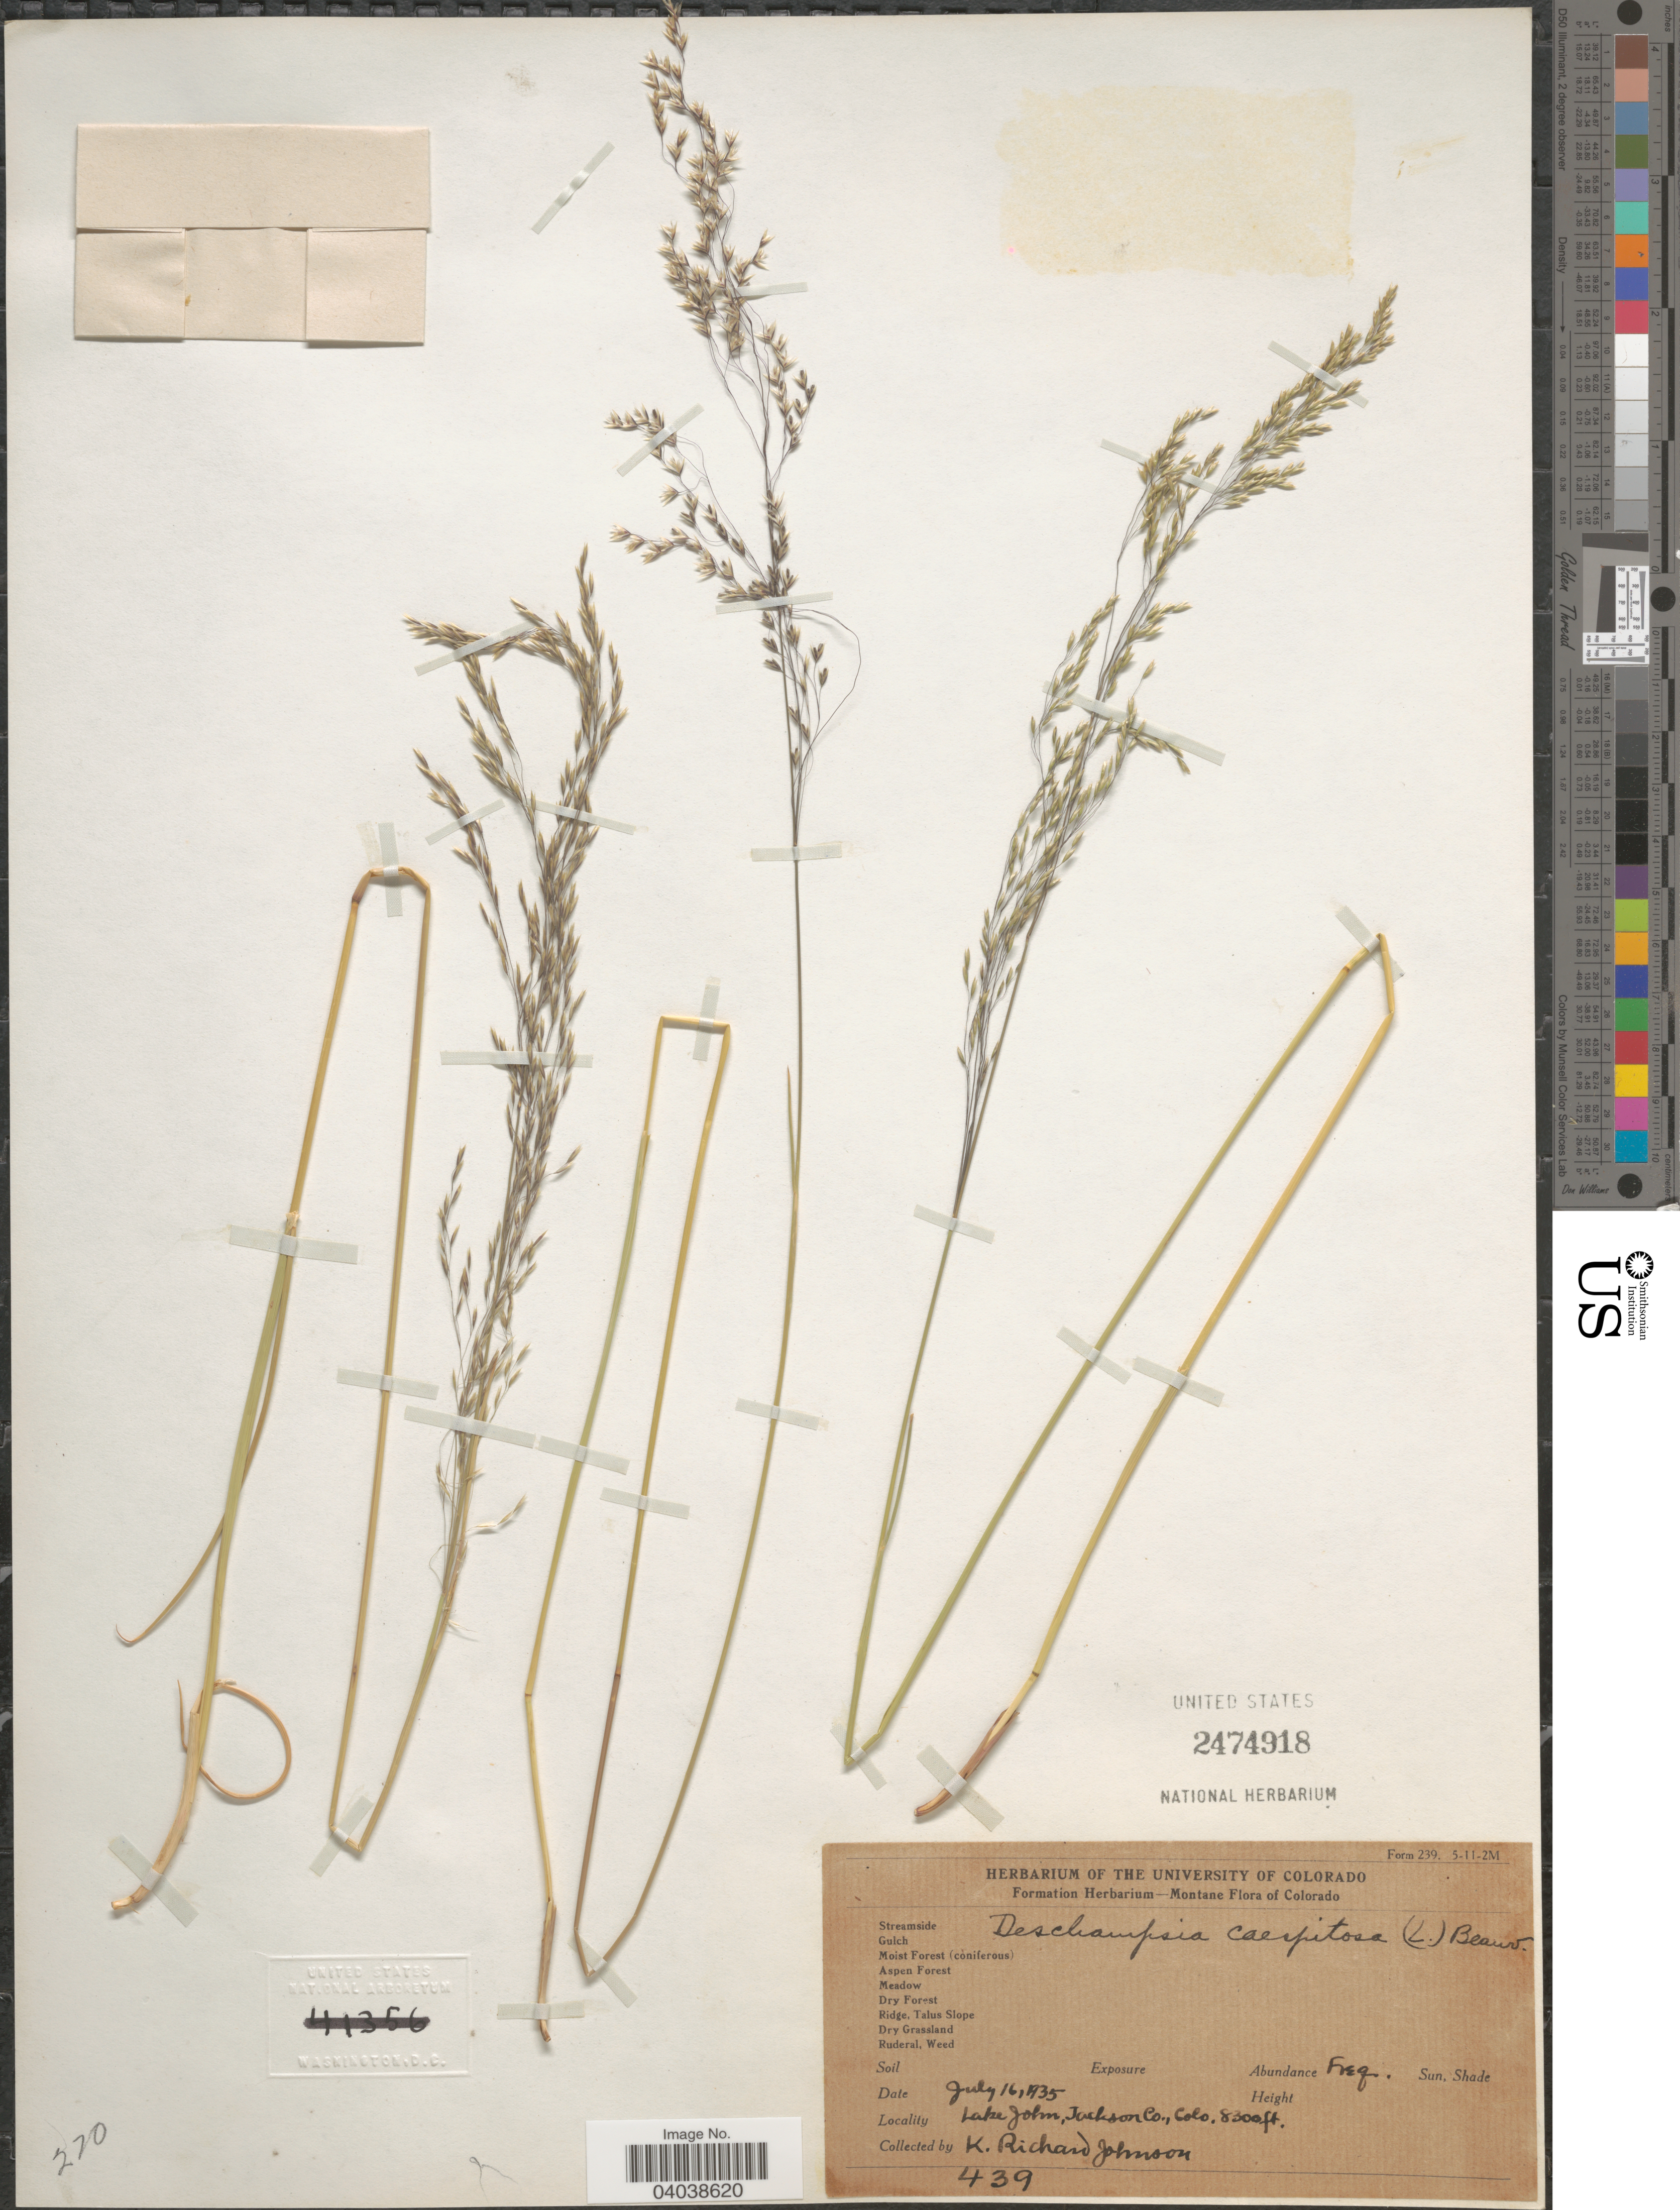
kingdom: Plantae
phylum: Tracheophyta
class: Liliopsida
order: Poales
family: Poaceae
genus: Deschampsia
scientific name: Deschampsia cespitosa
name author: (L.) P. Beauv.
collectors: K. Johnson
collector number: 439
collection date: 1935-07-16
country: United States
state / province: Colorado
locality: Lake John, Jackson Co.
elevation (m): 2530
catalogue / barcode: US 2474918